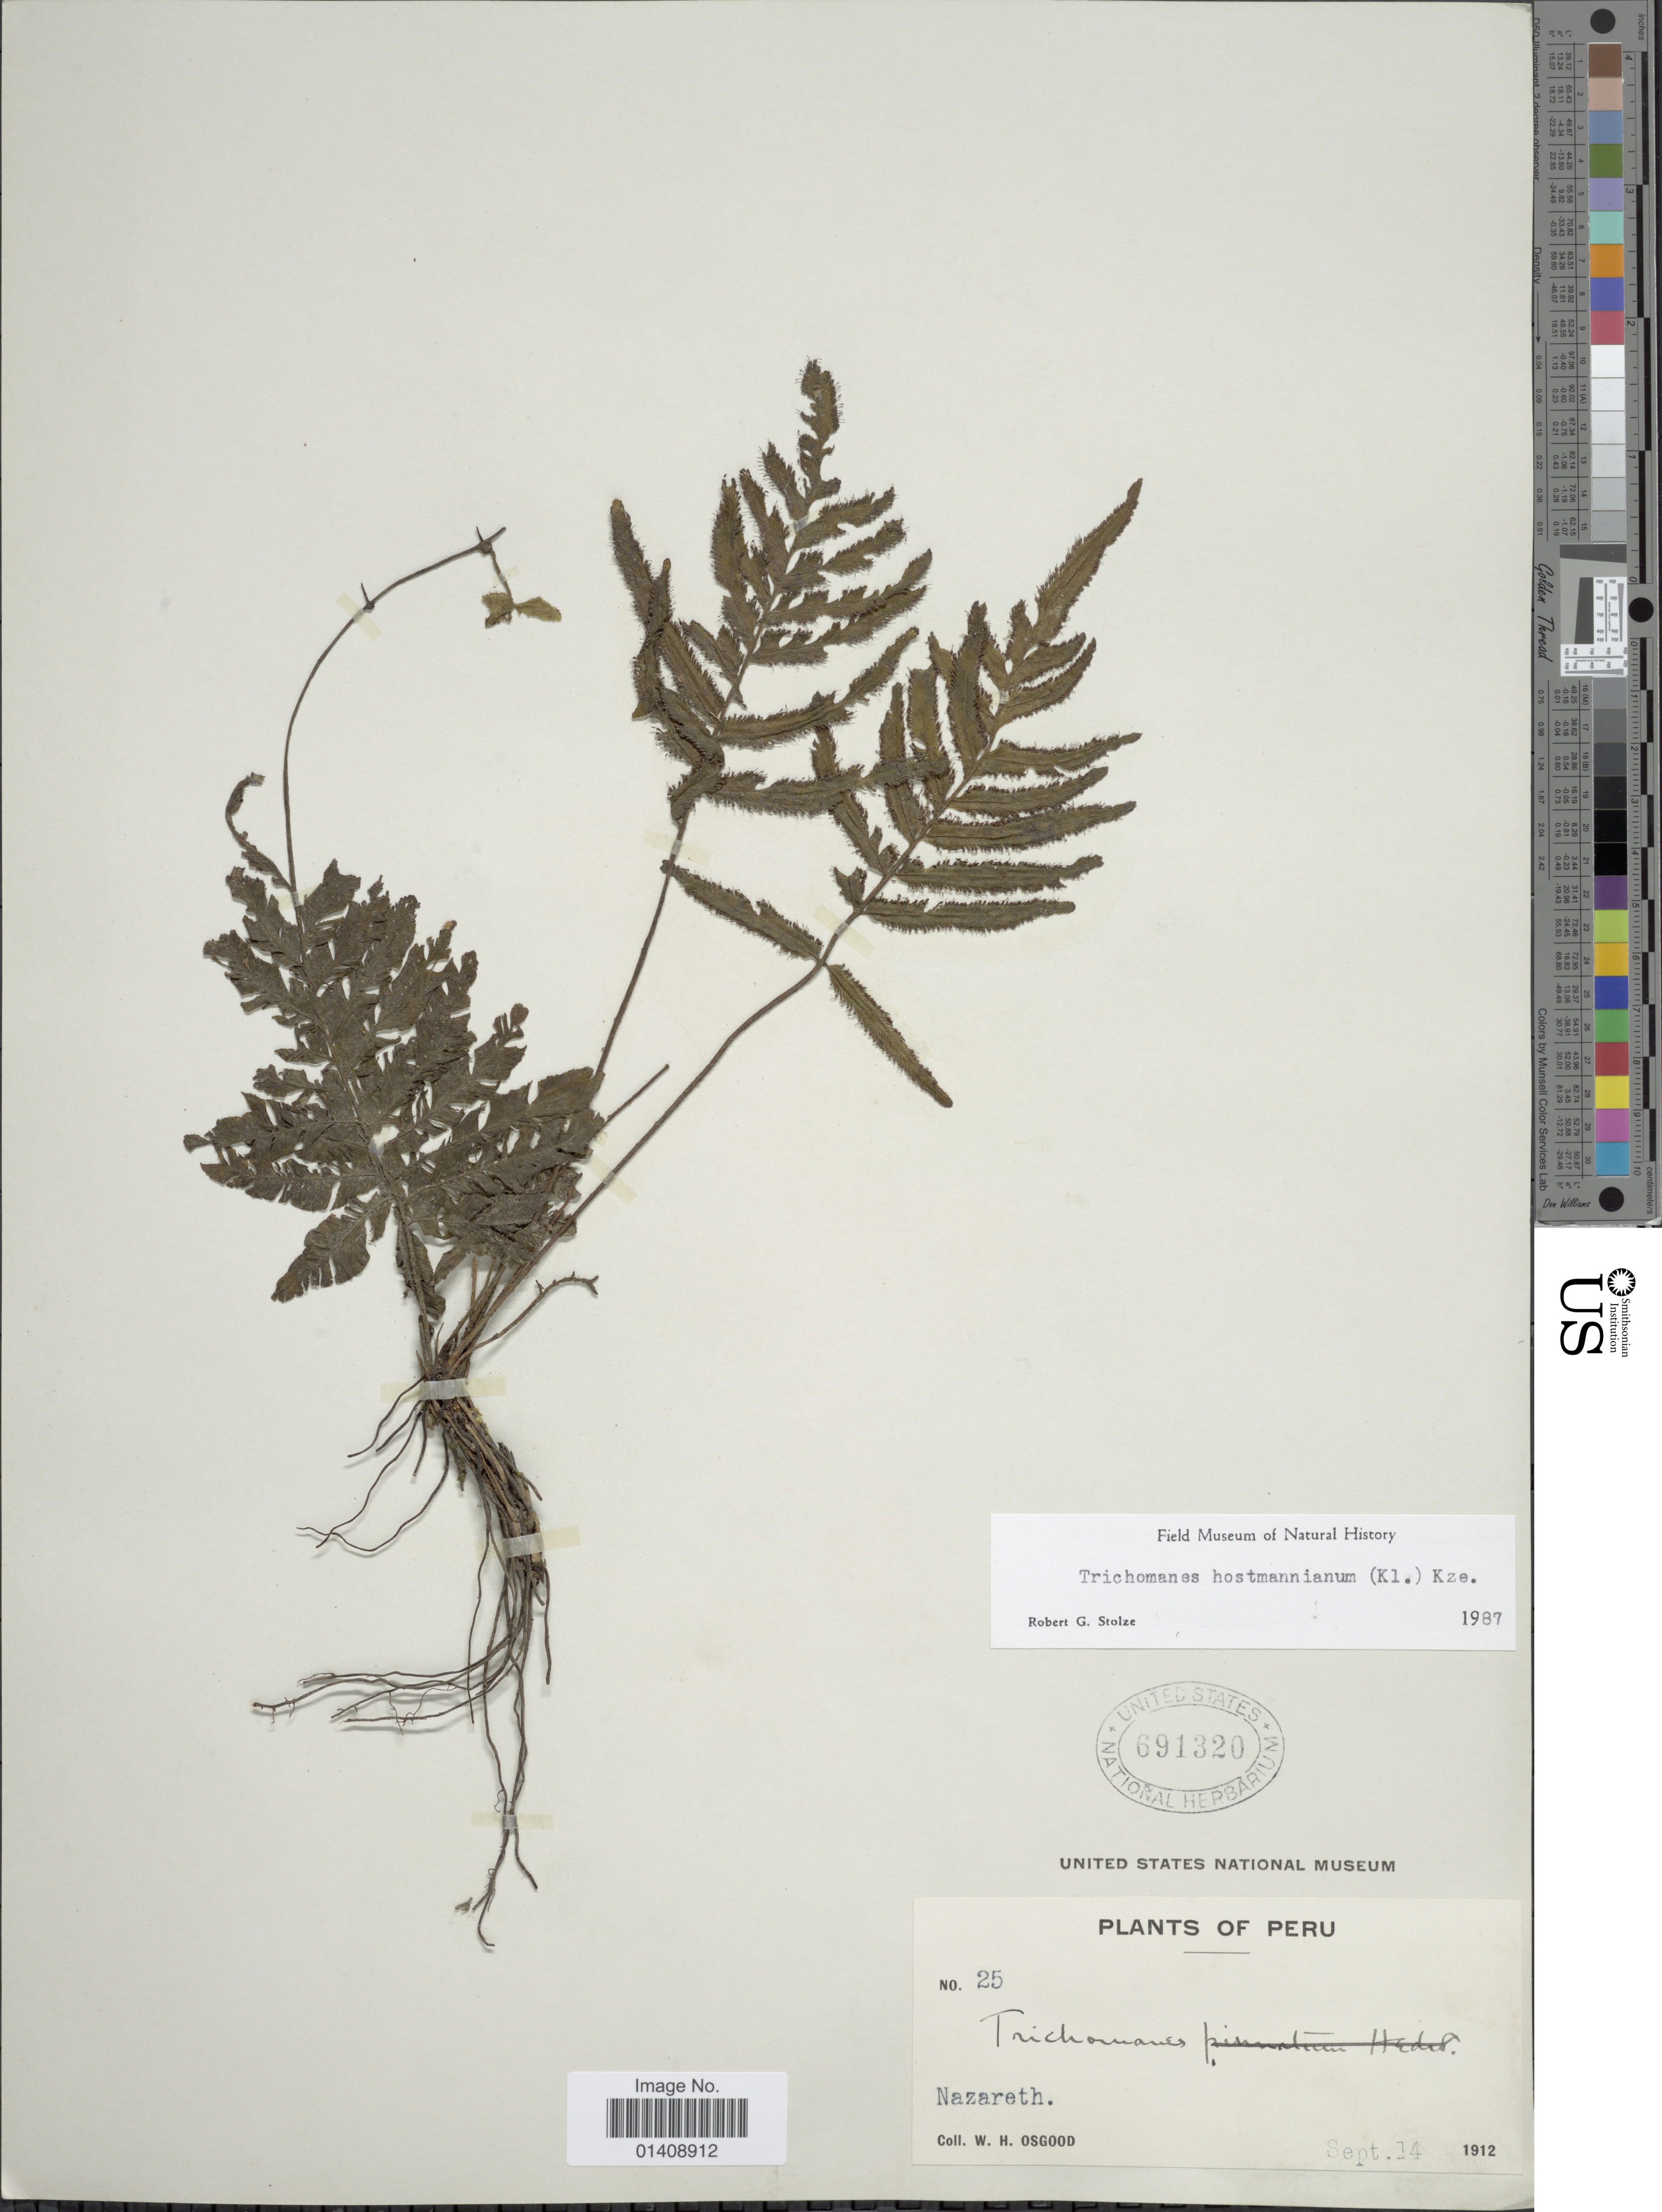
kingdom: Plantae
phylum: Tracheophyta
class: Polypodiopsida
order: Hymenophyllales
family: Hymenophyllaceae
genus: Trichomanes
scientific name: Trichomanes hostmannianum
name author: (Klotzsch) Kunze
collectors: W. Osgood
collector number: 25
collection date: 1912-09-14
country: Peru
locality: Nazareth.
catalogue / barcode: US 691320